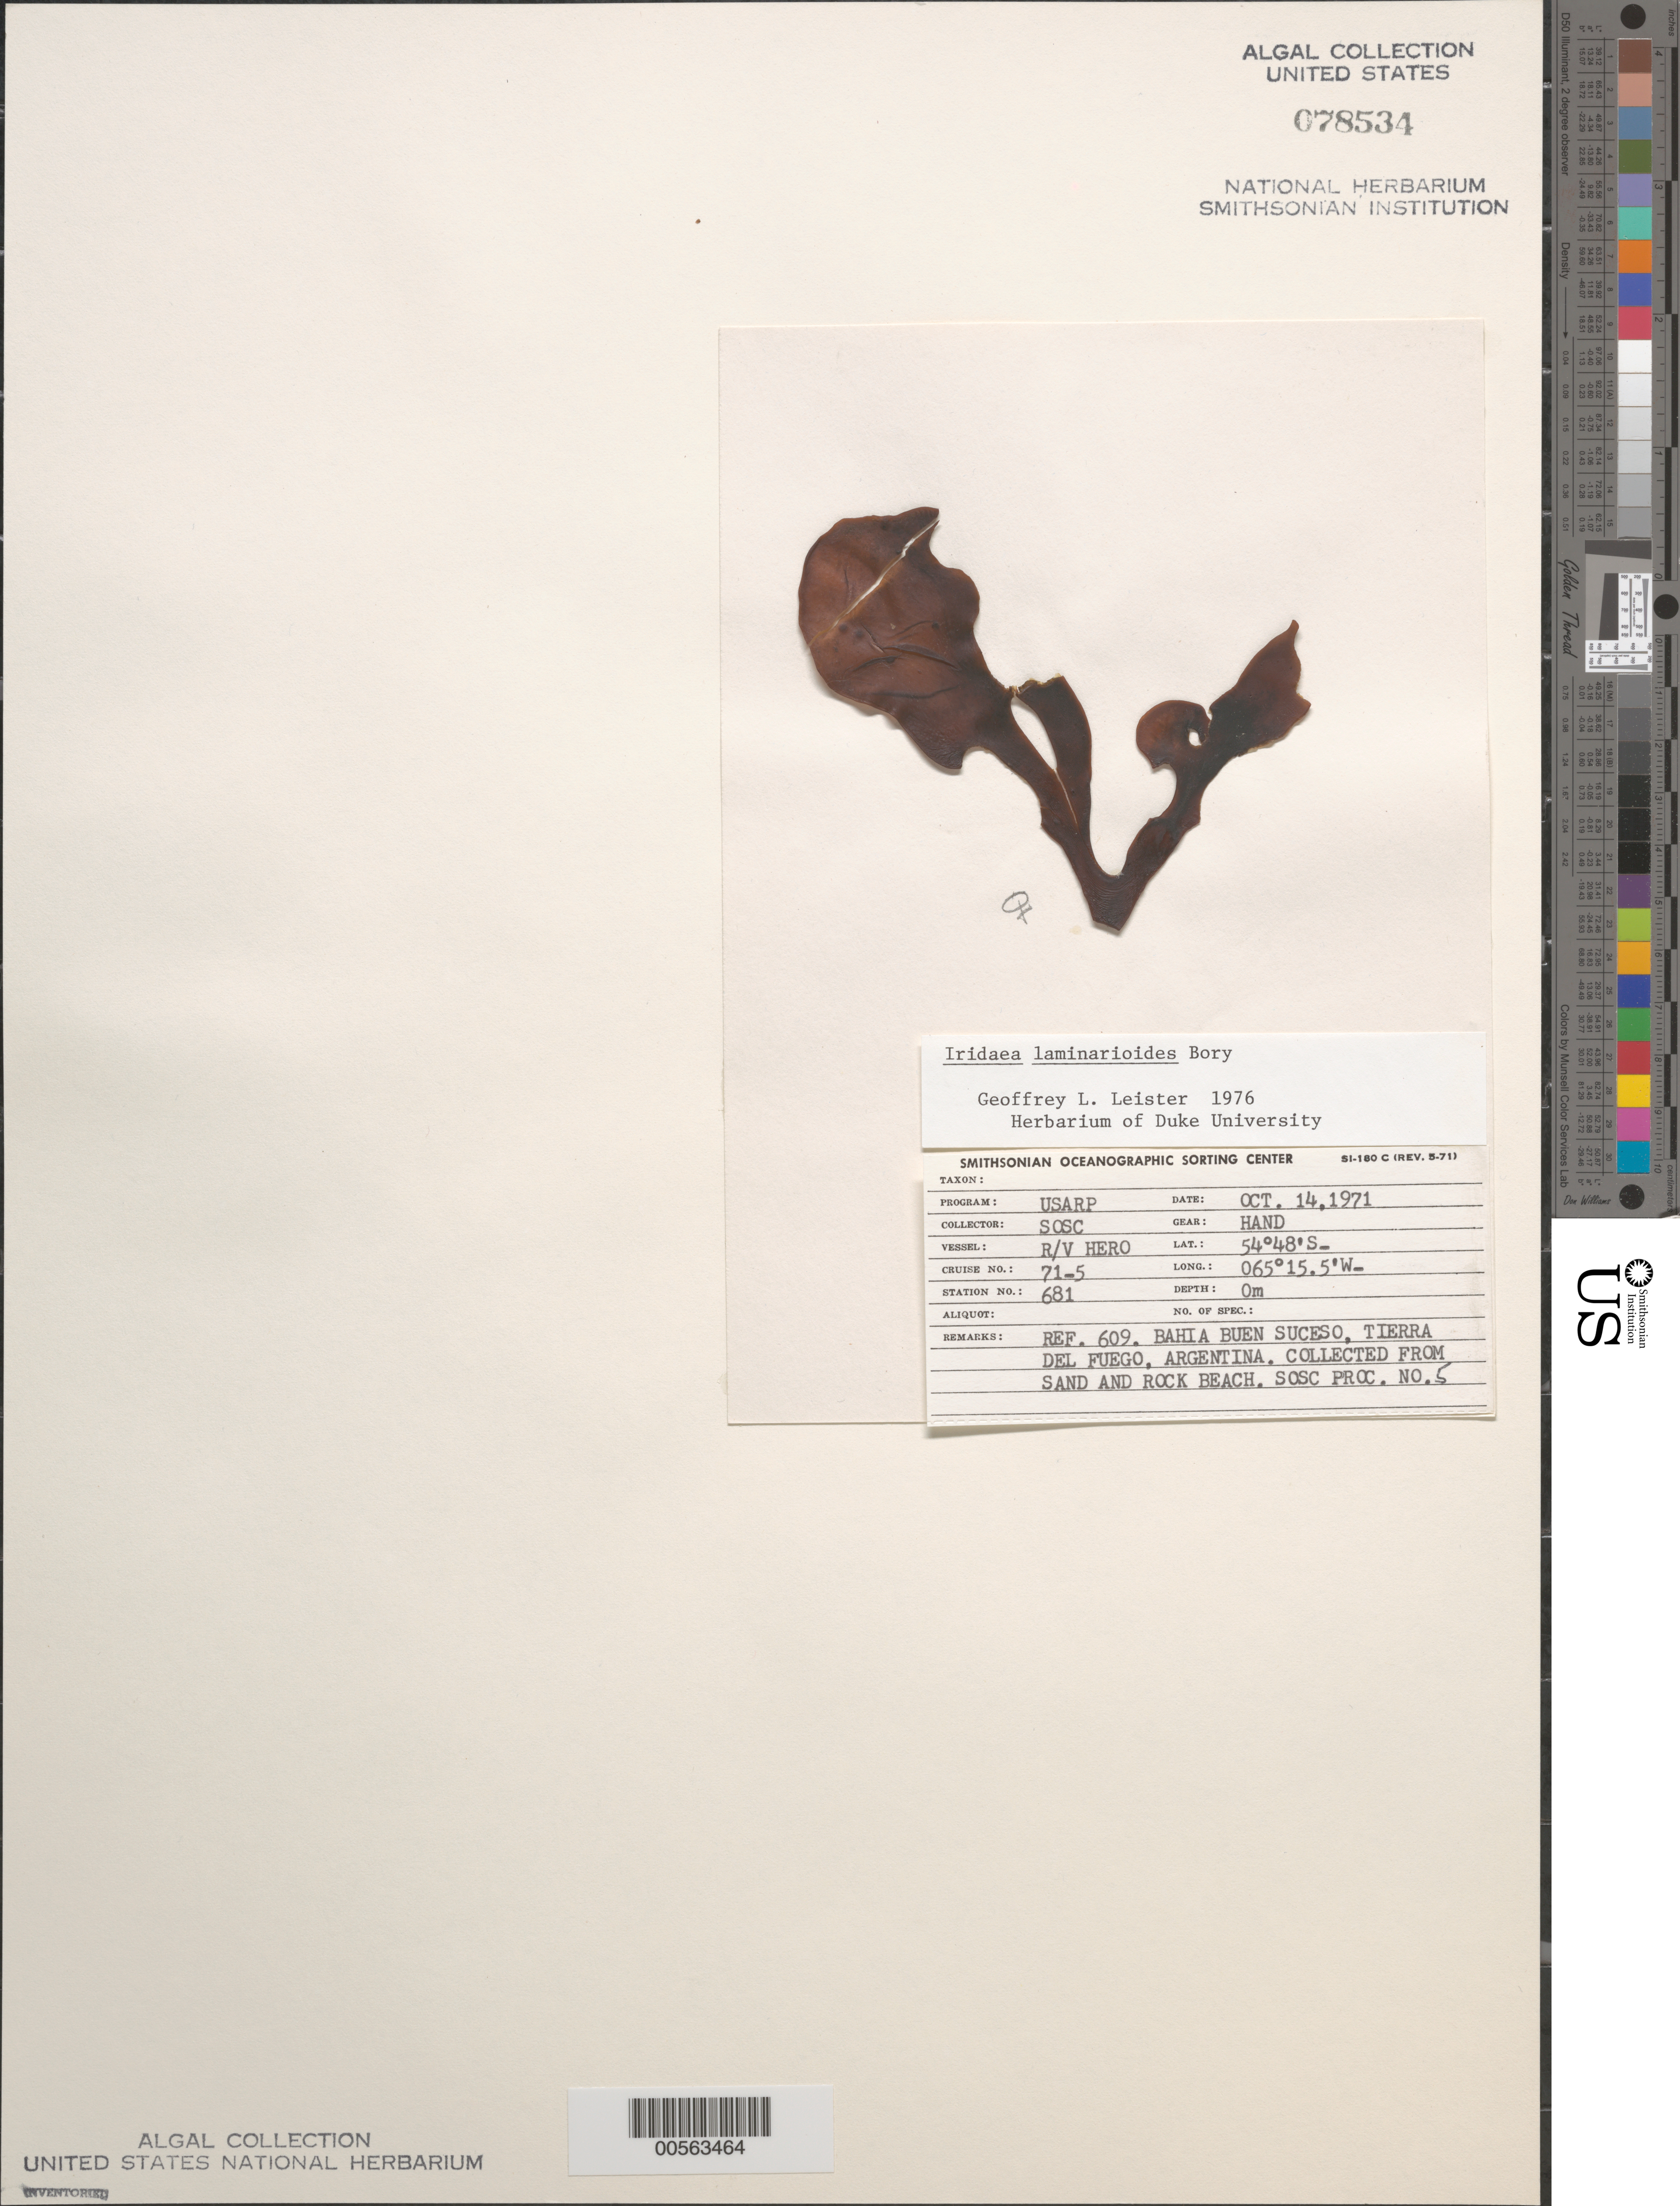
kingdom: Plantae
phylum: Rhodophyta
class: Florideophyceae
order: Gigartinales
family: Gigartinaceae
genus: Mazzaella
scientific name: Mazzaella laminarioides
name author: (Bory) Fredericq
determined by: Algae name updating Project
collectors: SOSC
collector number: Station 681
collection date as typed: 14 Oct 1971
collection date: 1971-10-14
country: Argentina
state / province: Tierra del Fuego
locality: Bahia Buen Suceso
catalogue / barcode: US 78534